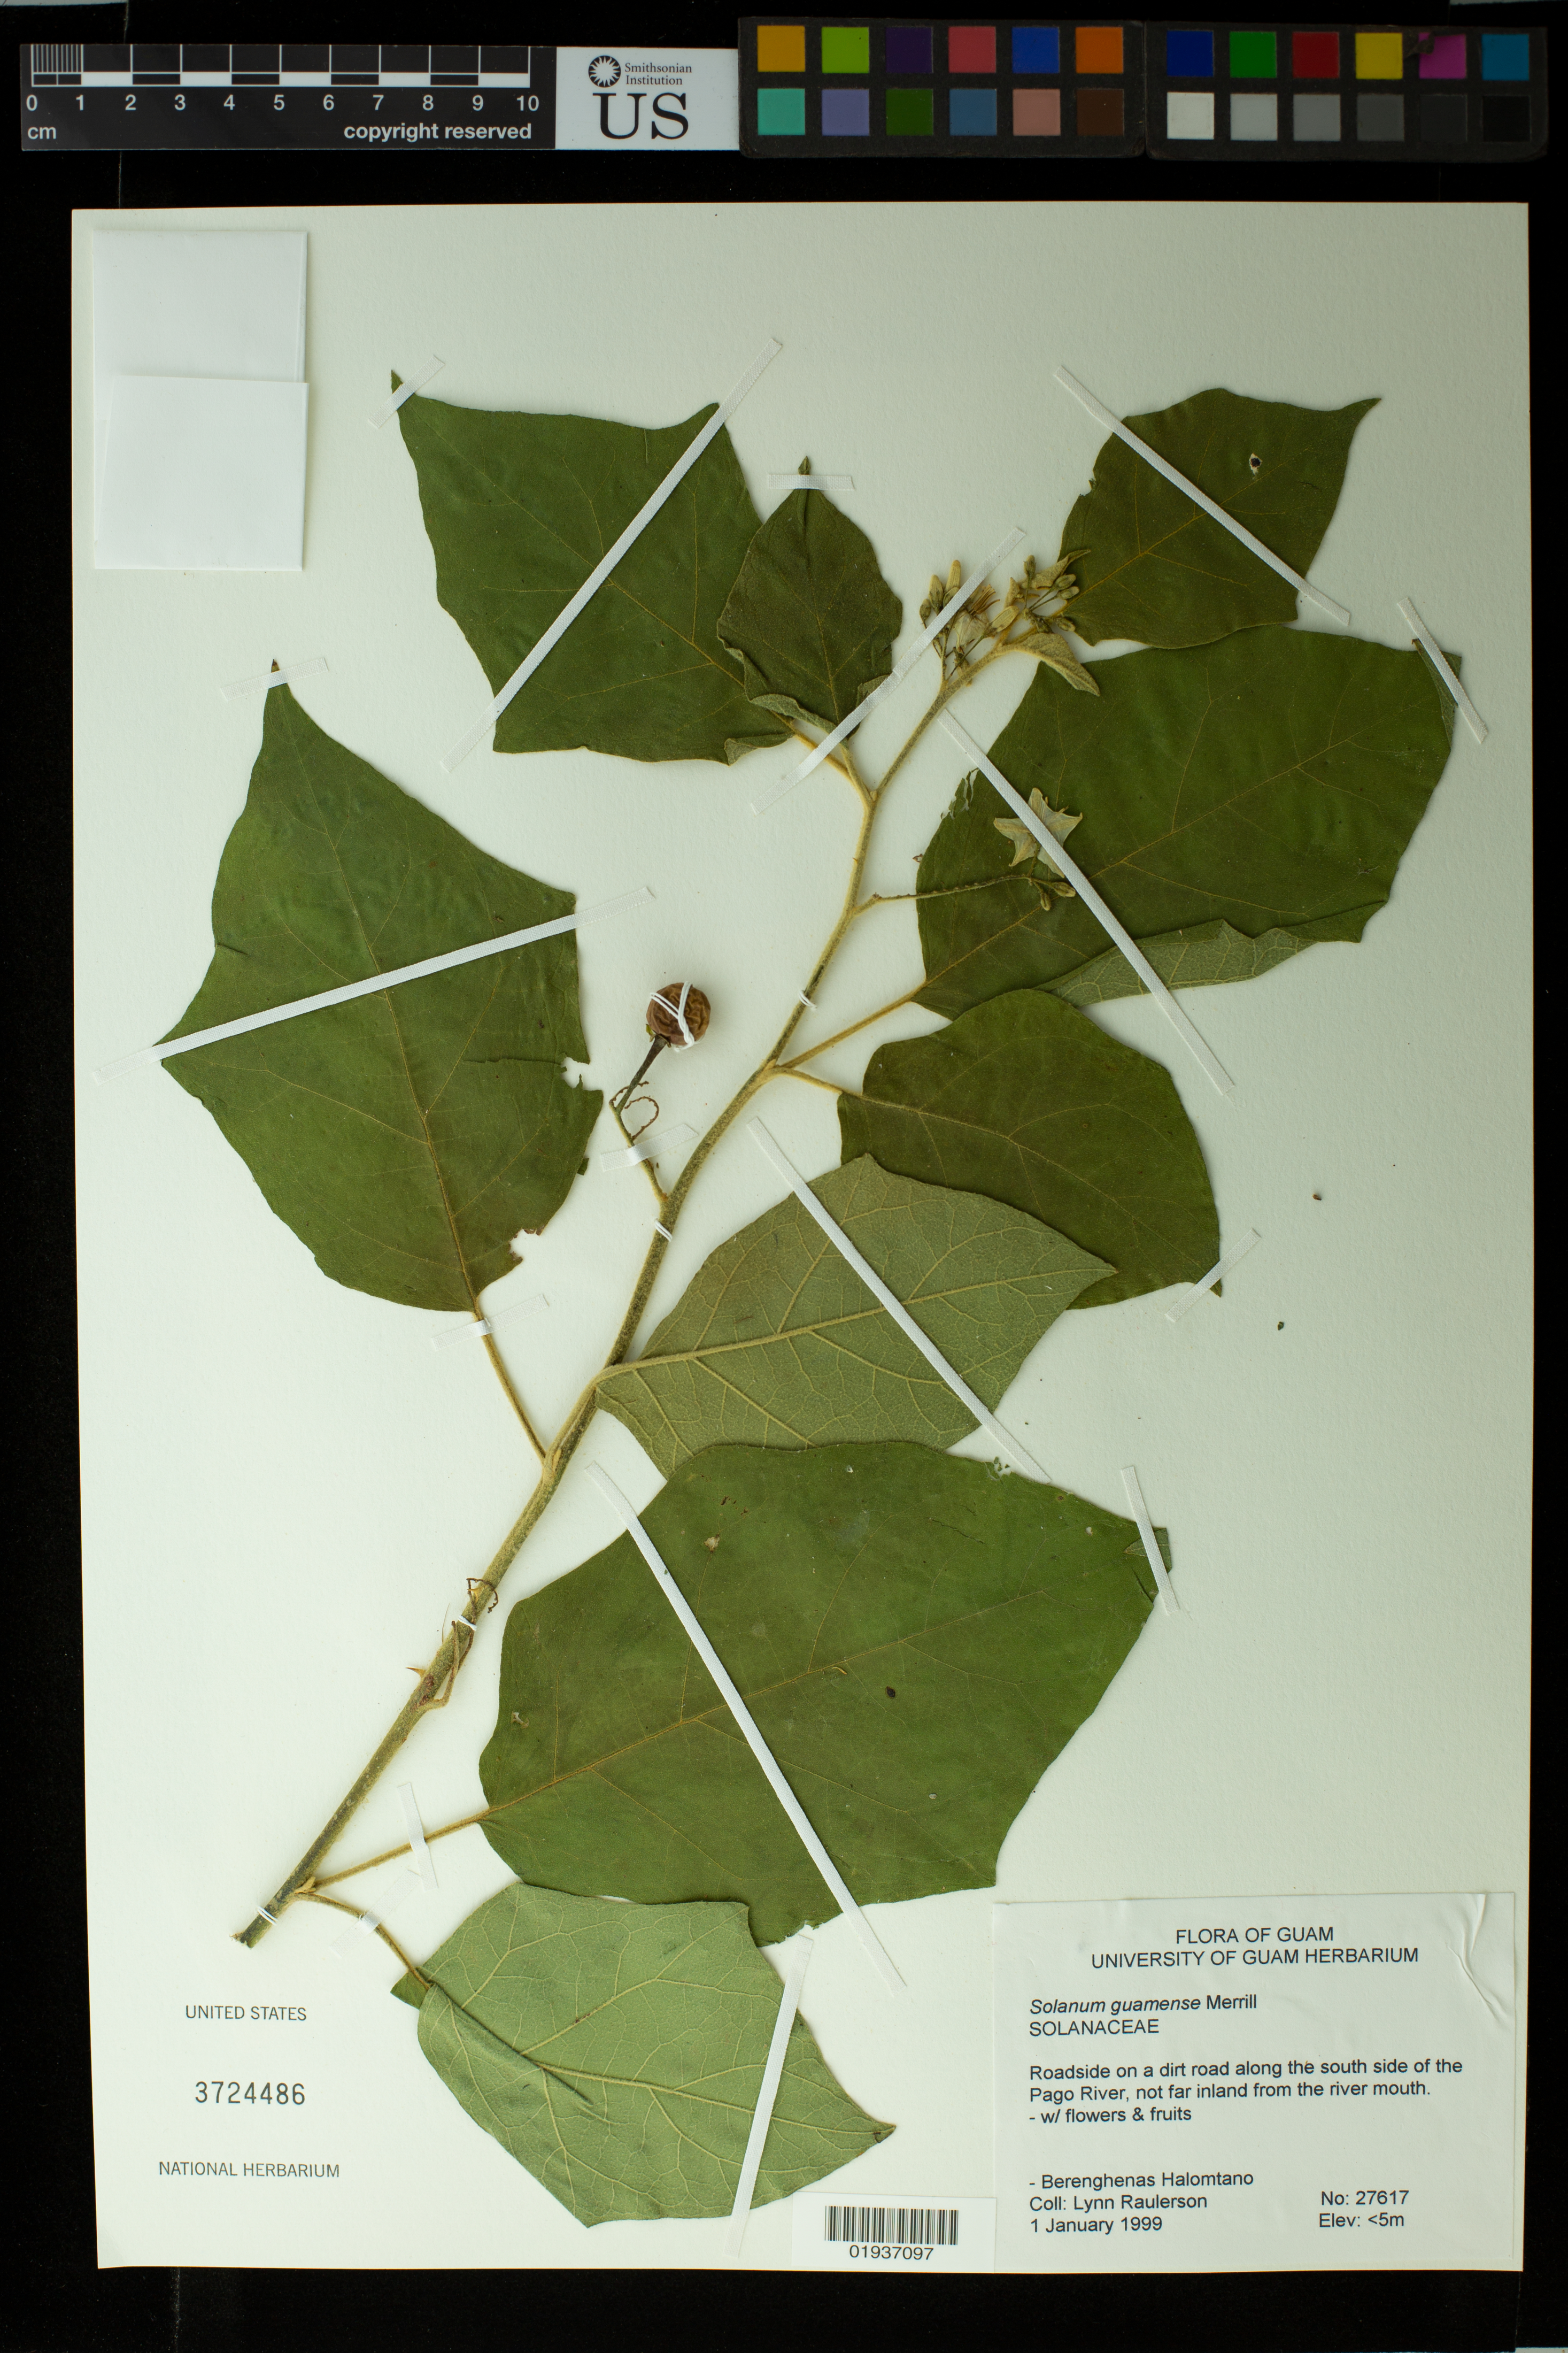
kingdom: Plantae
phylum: Tracheophyta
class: Magnoliopsida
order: Solanales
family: Solanaceae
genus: Solanum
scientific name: Solanum torvum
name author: Sw.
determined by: Knapp, S. D.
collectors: L. Raulerson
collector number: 27617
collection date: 1999-01-01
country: Guam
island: Guam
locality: On a dirt road along the south side of the Pago River, not far inland from the river mouth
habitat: Roadside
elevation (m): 0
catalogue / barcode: US 3724486